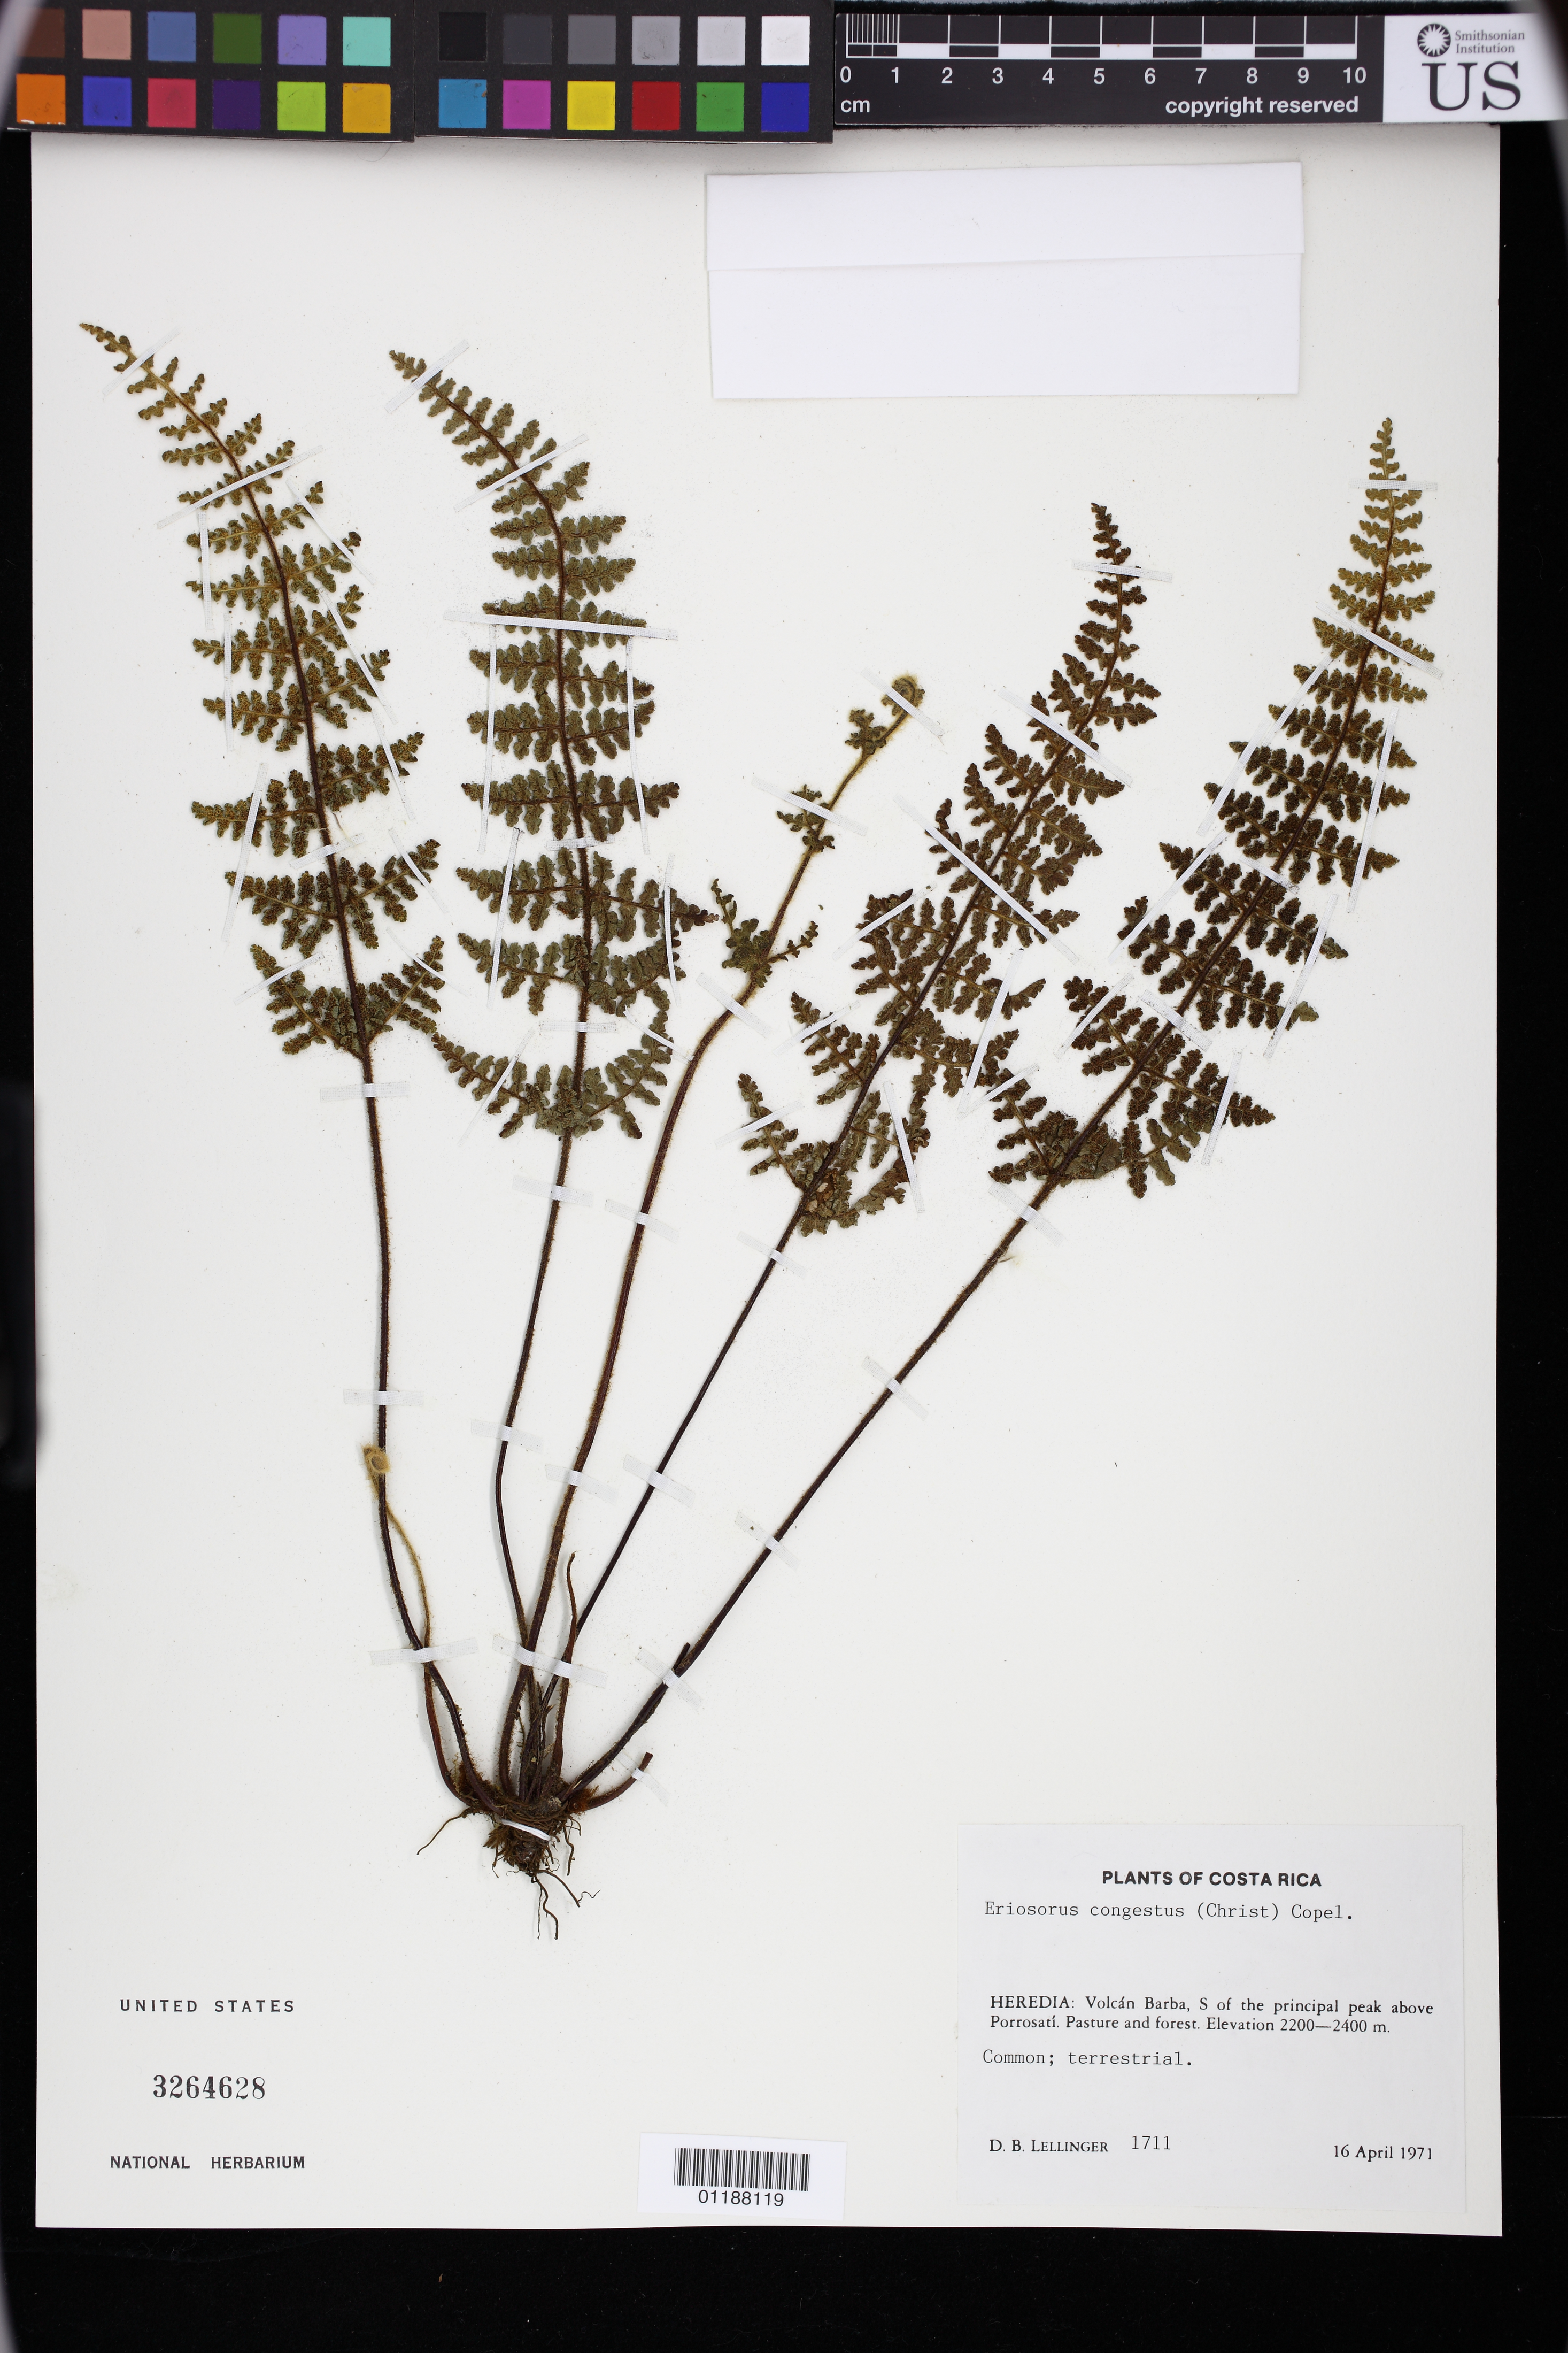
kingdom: Plantae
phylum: Tracheophyta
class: Polypodiopsida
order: Polypodiales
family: Pteridaceae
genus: Jamesonia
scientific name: Jamesonia congesta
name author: (Christ) Christenh.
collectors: D. B. Lellinger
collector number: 1711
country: Costa Rica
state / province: Heredia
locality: Volcan Barba, S of the principal peak above Porrosati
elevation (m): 2200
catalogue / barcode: US 3264628